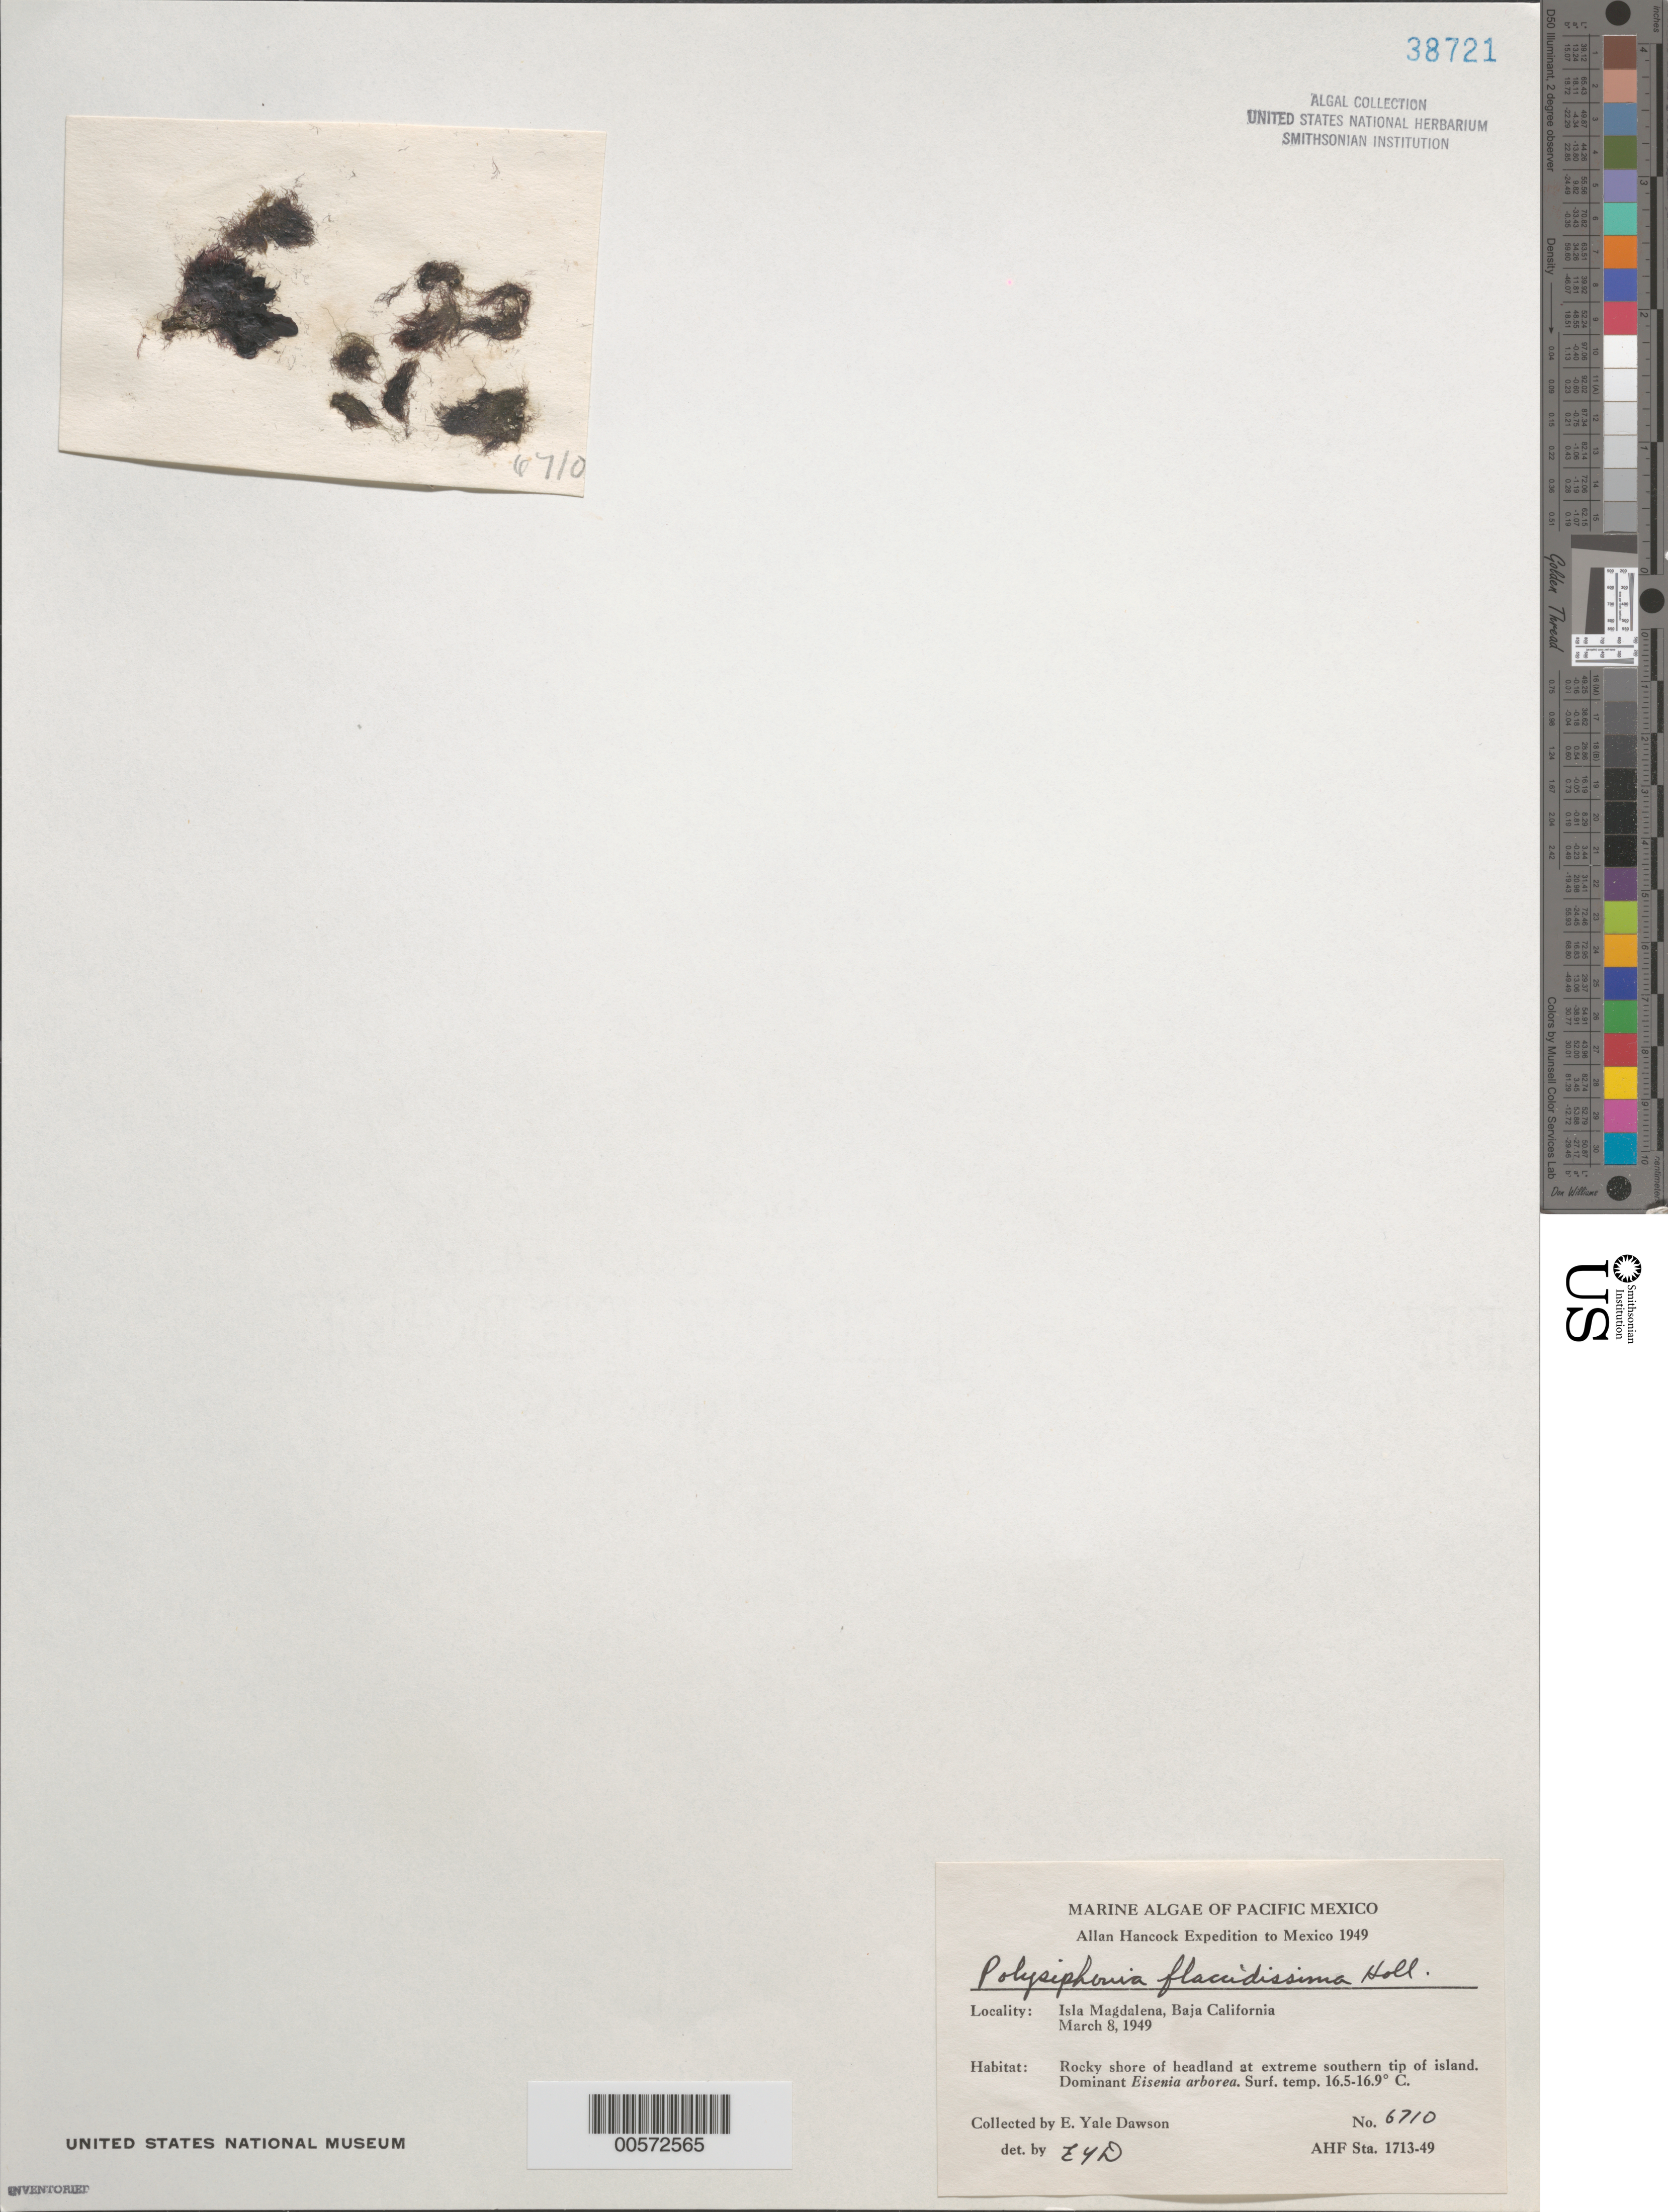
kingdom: Plantae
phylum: Rhodophyta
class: Florideophyceae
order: Ceramiales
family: Rhodomelaceae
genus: Neosiphonia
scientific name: Neosiphonia sertularioides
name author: (Gratel.) K.W. Nam & Kang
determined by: Algae name updating Project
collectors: E. Y. Dawson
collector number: EYD 6710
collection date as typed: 08 Mar 1949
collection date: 1949-03-08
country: Mexico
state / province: Baja California Sur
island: Isla Magdalena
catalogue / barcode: US 38721